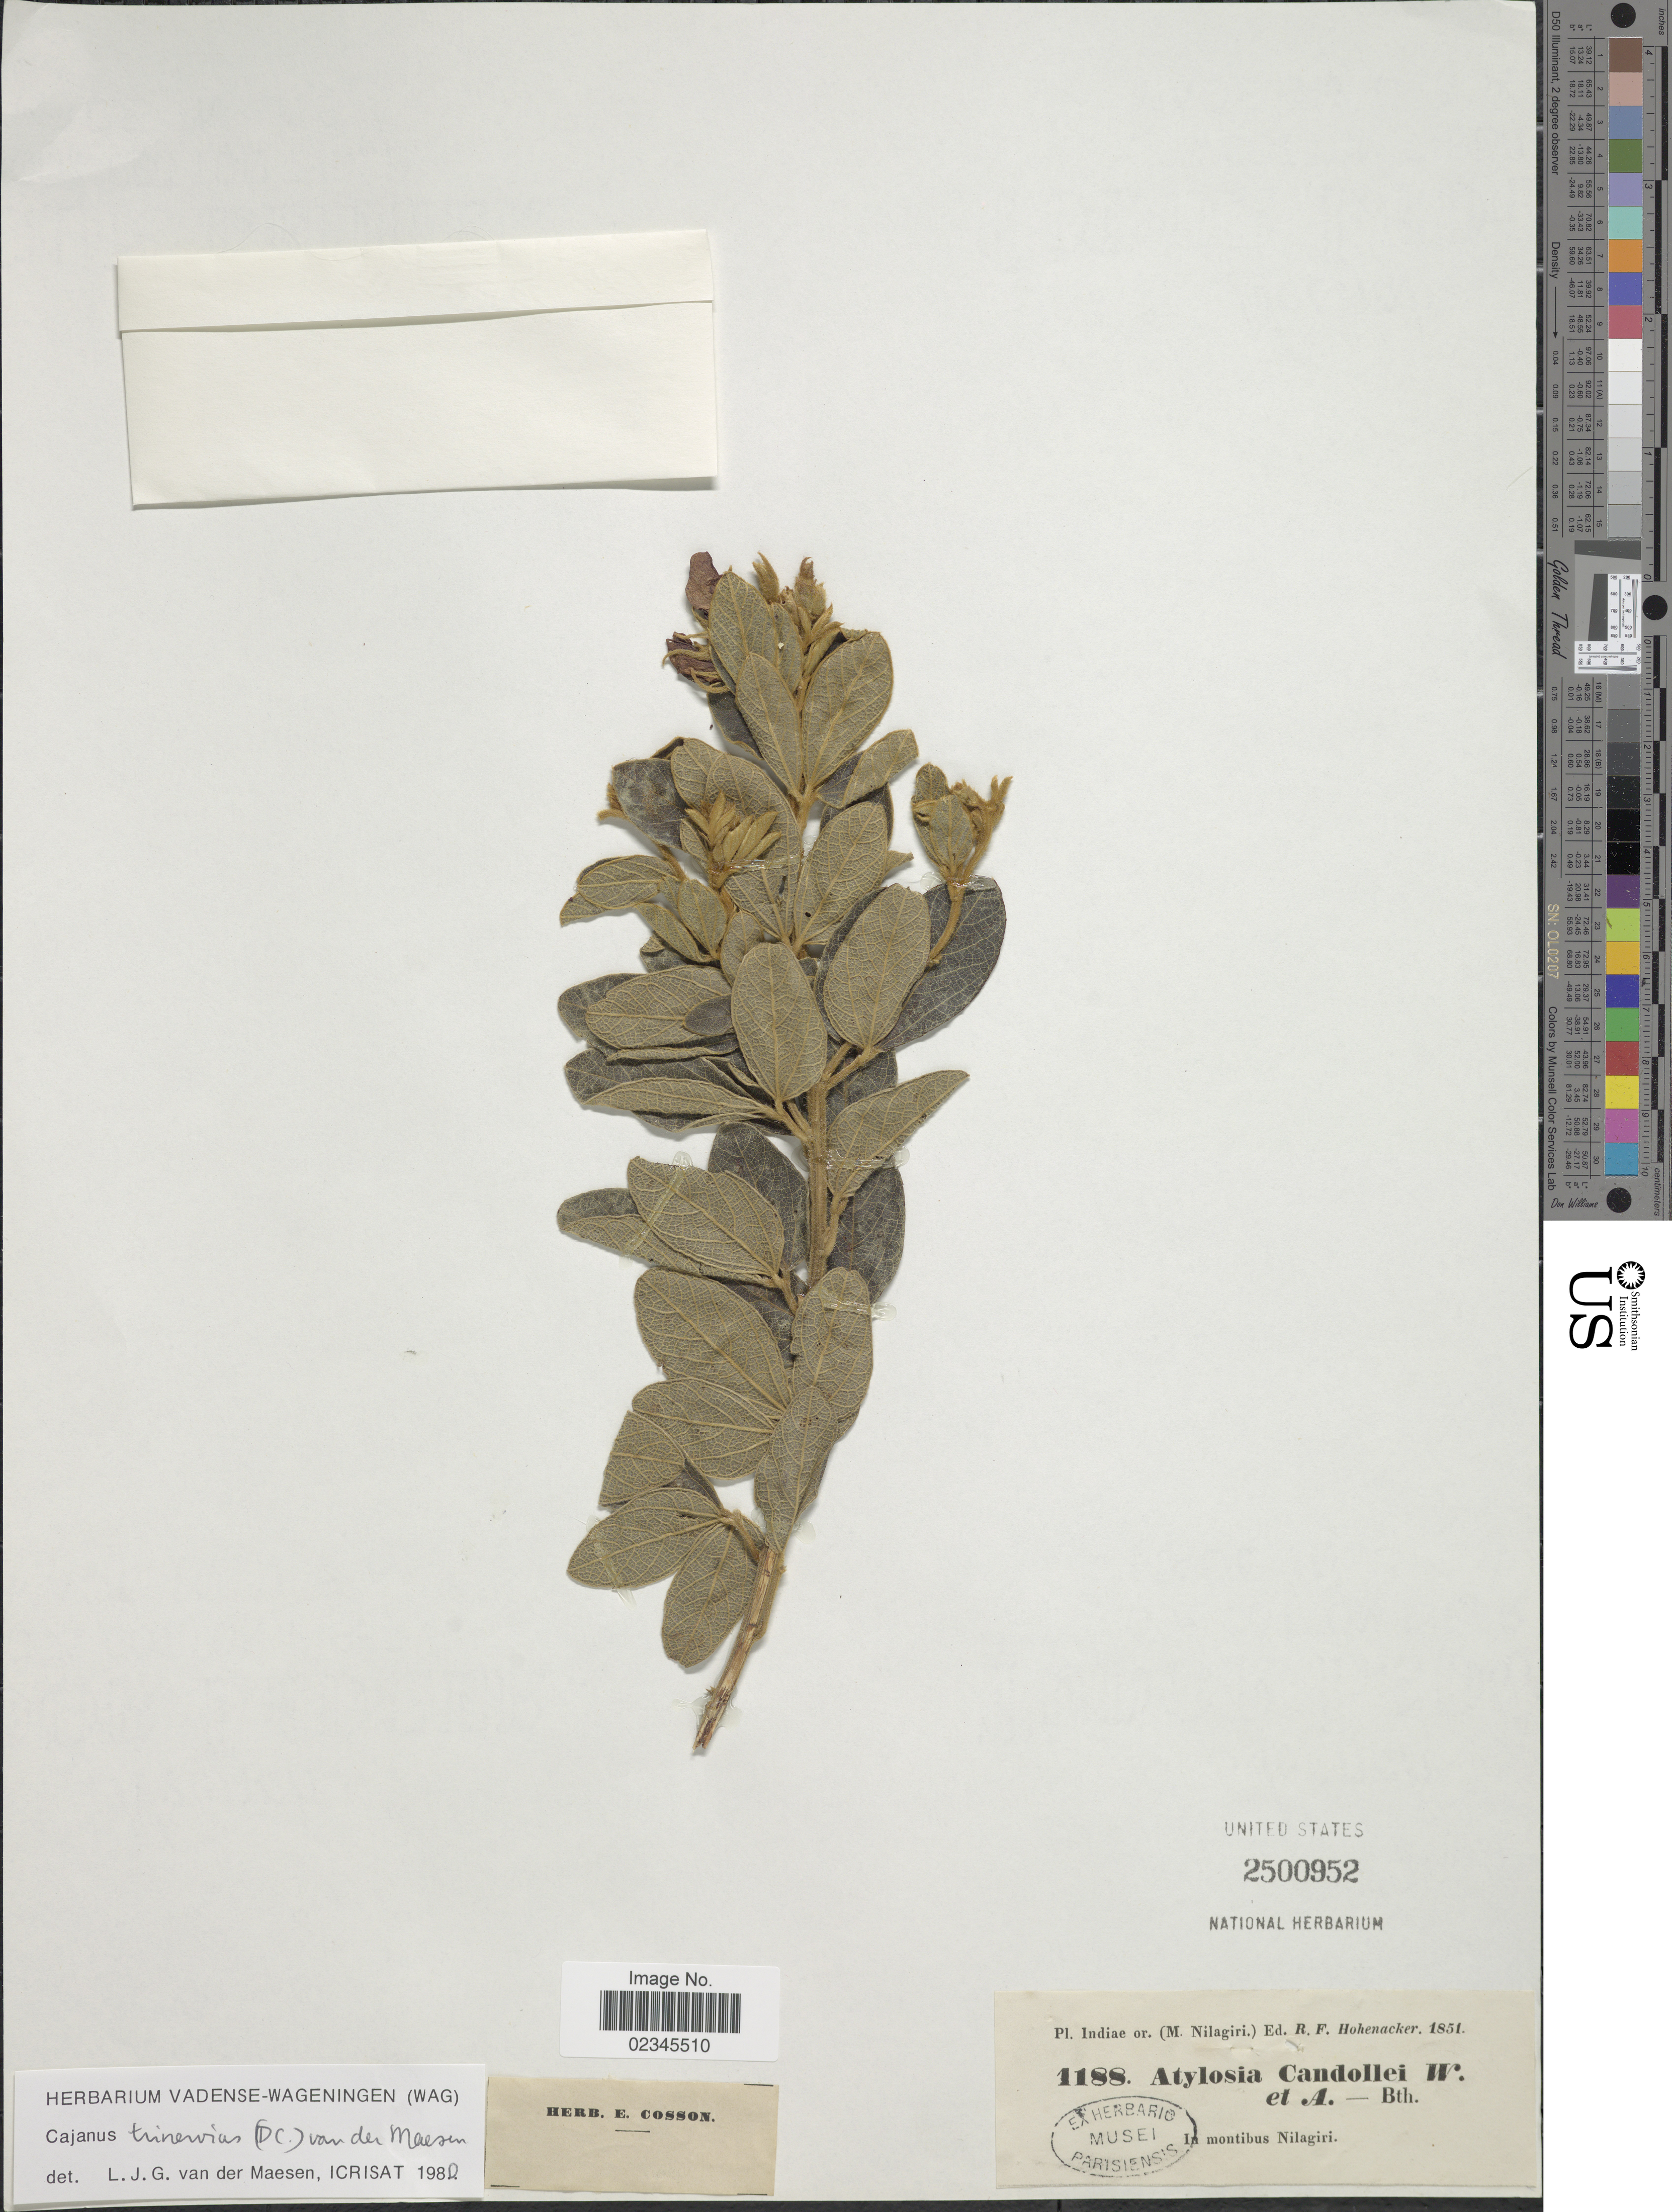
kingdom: Plantae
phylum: Tracheophyta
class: Magnoliopsida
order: Fabales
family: Fabaceae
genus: Cajanus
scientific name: Cajanus trinervius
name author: (DC.) Maesen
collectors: R. F. Hohenacker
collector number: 1188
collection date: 1851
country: India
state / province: Orissa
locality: Indiae or. (M. Nilagiri). In montibus Nilagiri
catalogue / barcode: US 2500952